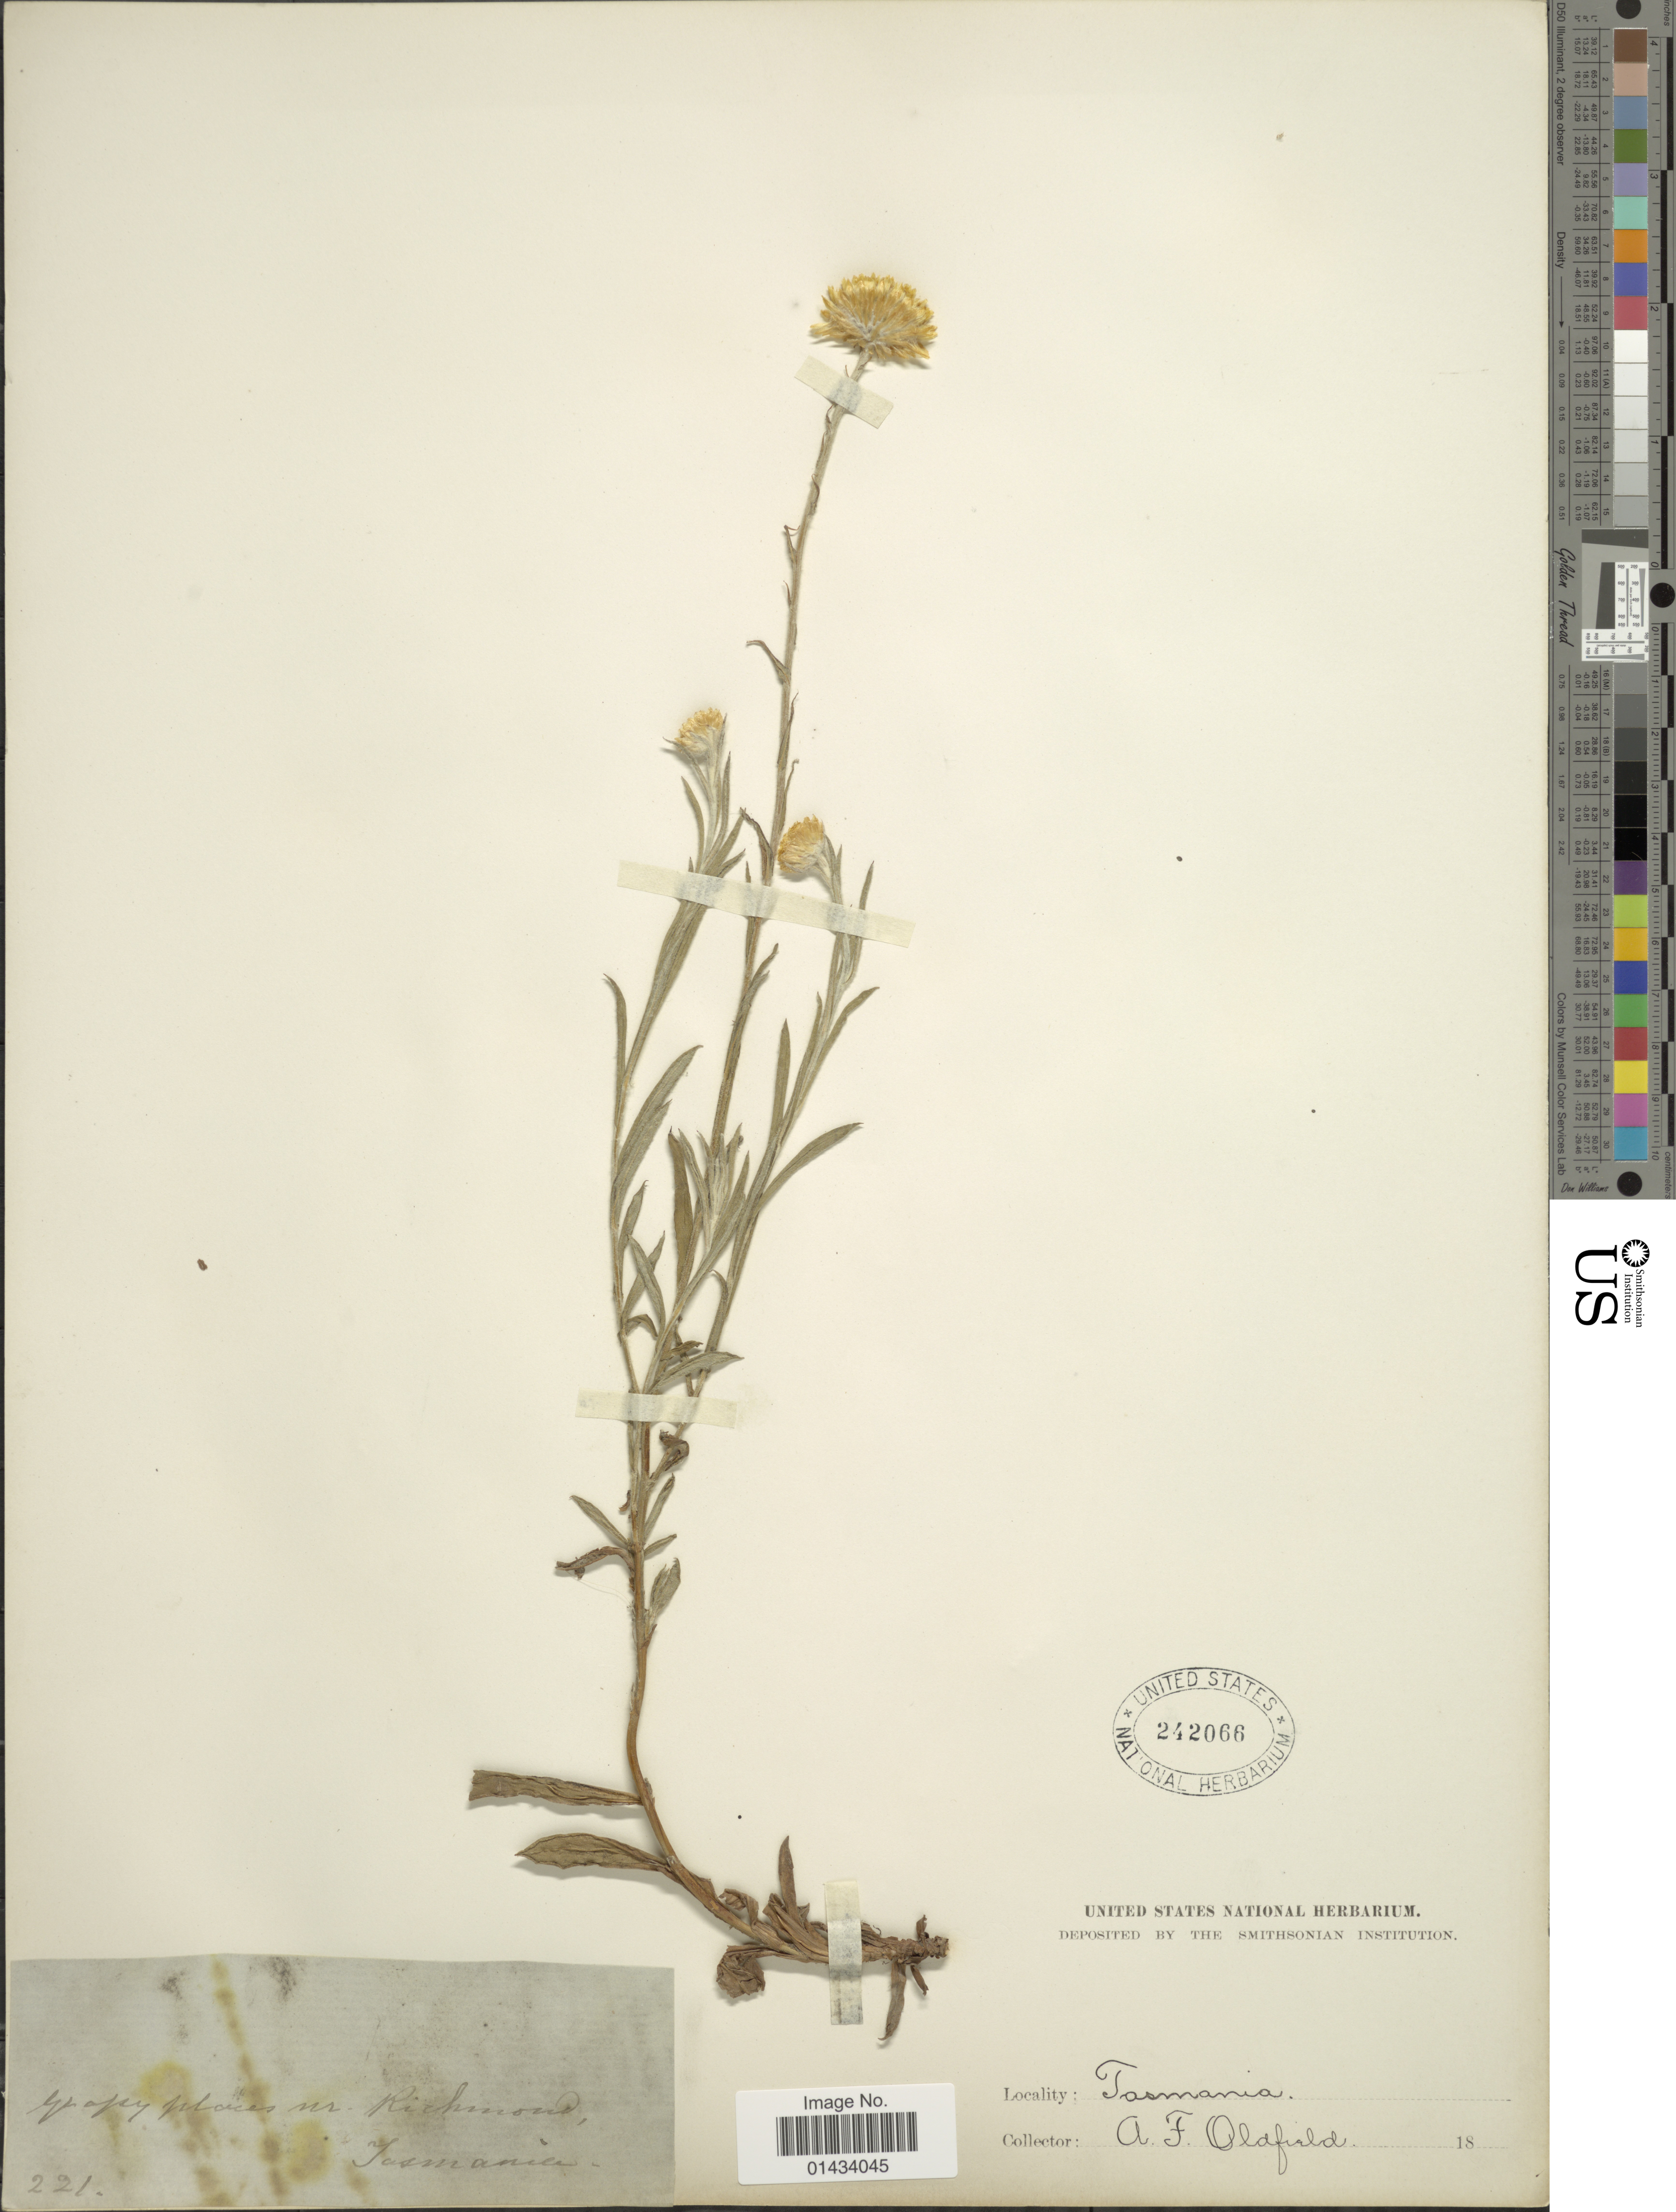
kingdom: Plantae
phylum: Tracheophyta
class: Magnoliopsida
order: Asterales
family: Asteraceae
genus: Coronidium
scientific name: Coronidium scorpioides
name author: (Labill.) Paul G. Wilson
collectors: A. Oldfield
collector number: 221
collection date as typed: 18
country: Australia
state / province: Tasmania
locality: Grassy places in Richmond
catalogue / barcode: US 242066